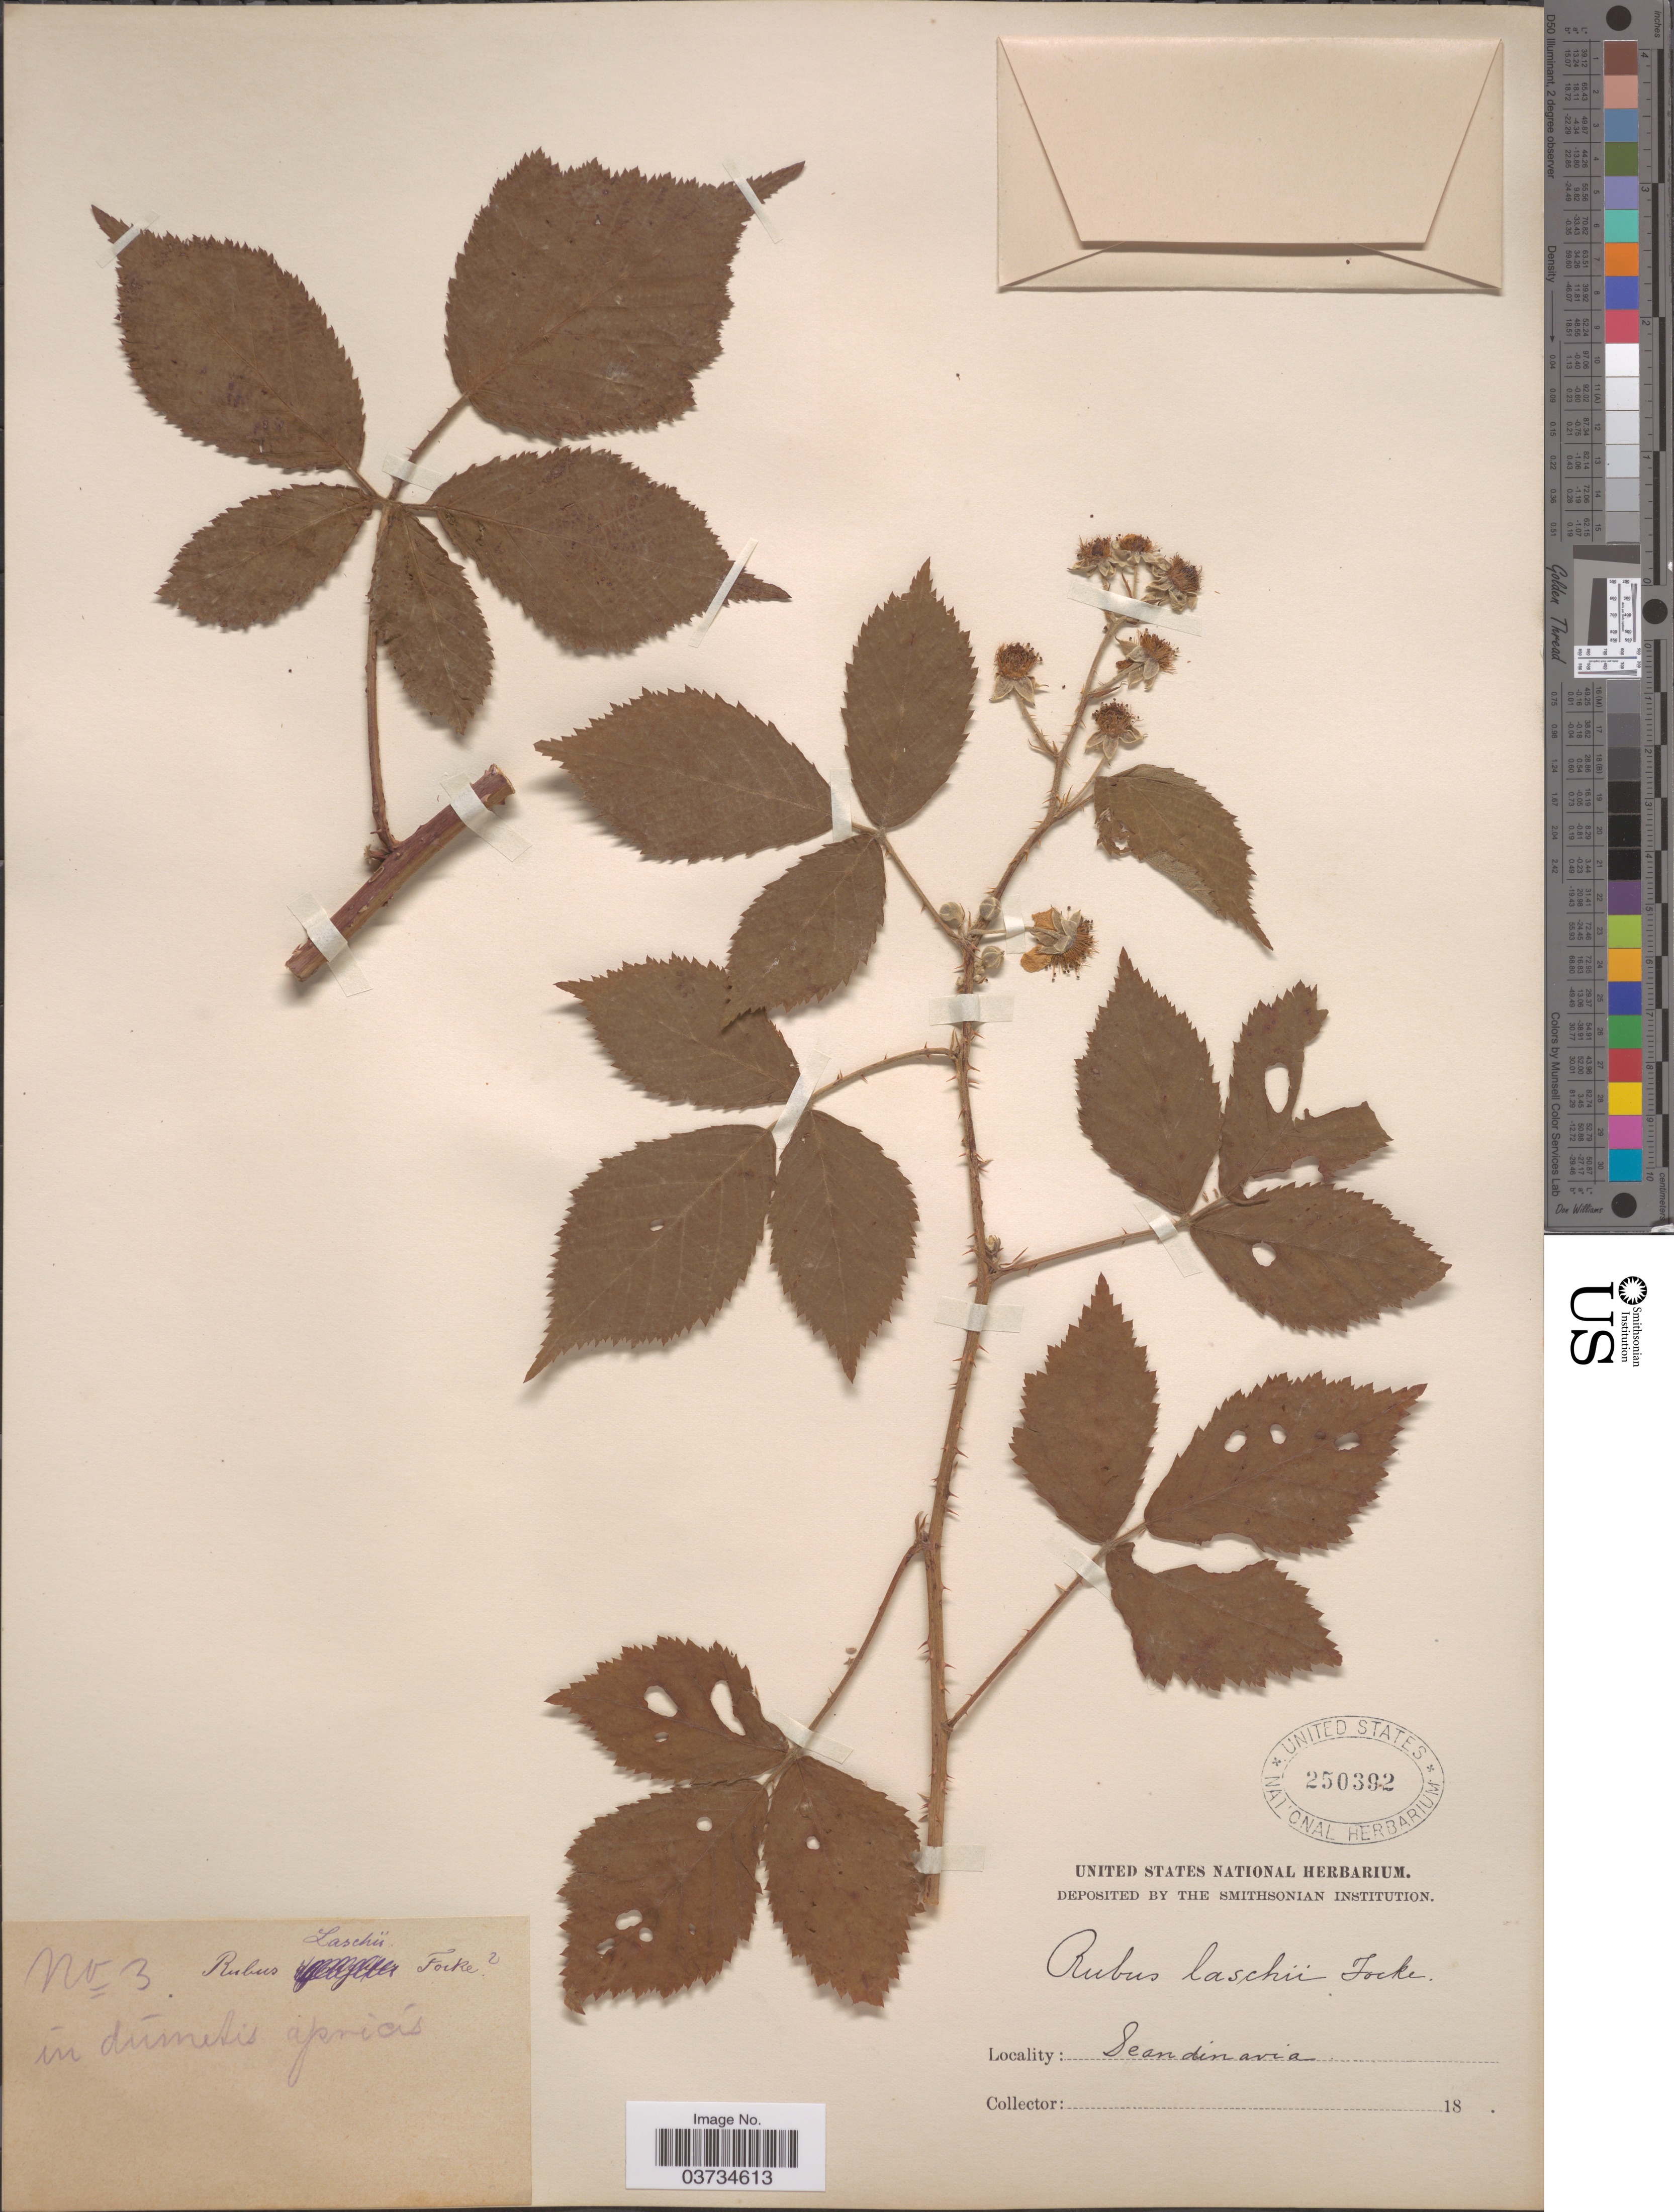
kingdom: Plantae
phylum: Tracheophyta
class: Magnoliopsida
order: Rosales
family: Rosaceae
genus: Rubus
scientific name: Rubus laschii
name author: Focke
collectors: ex herb. United States National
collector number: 3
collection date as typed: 18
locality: Scandinavia.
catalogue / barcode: US 250392